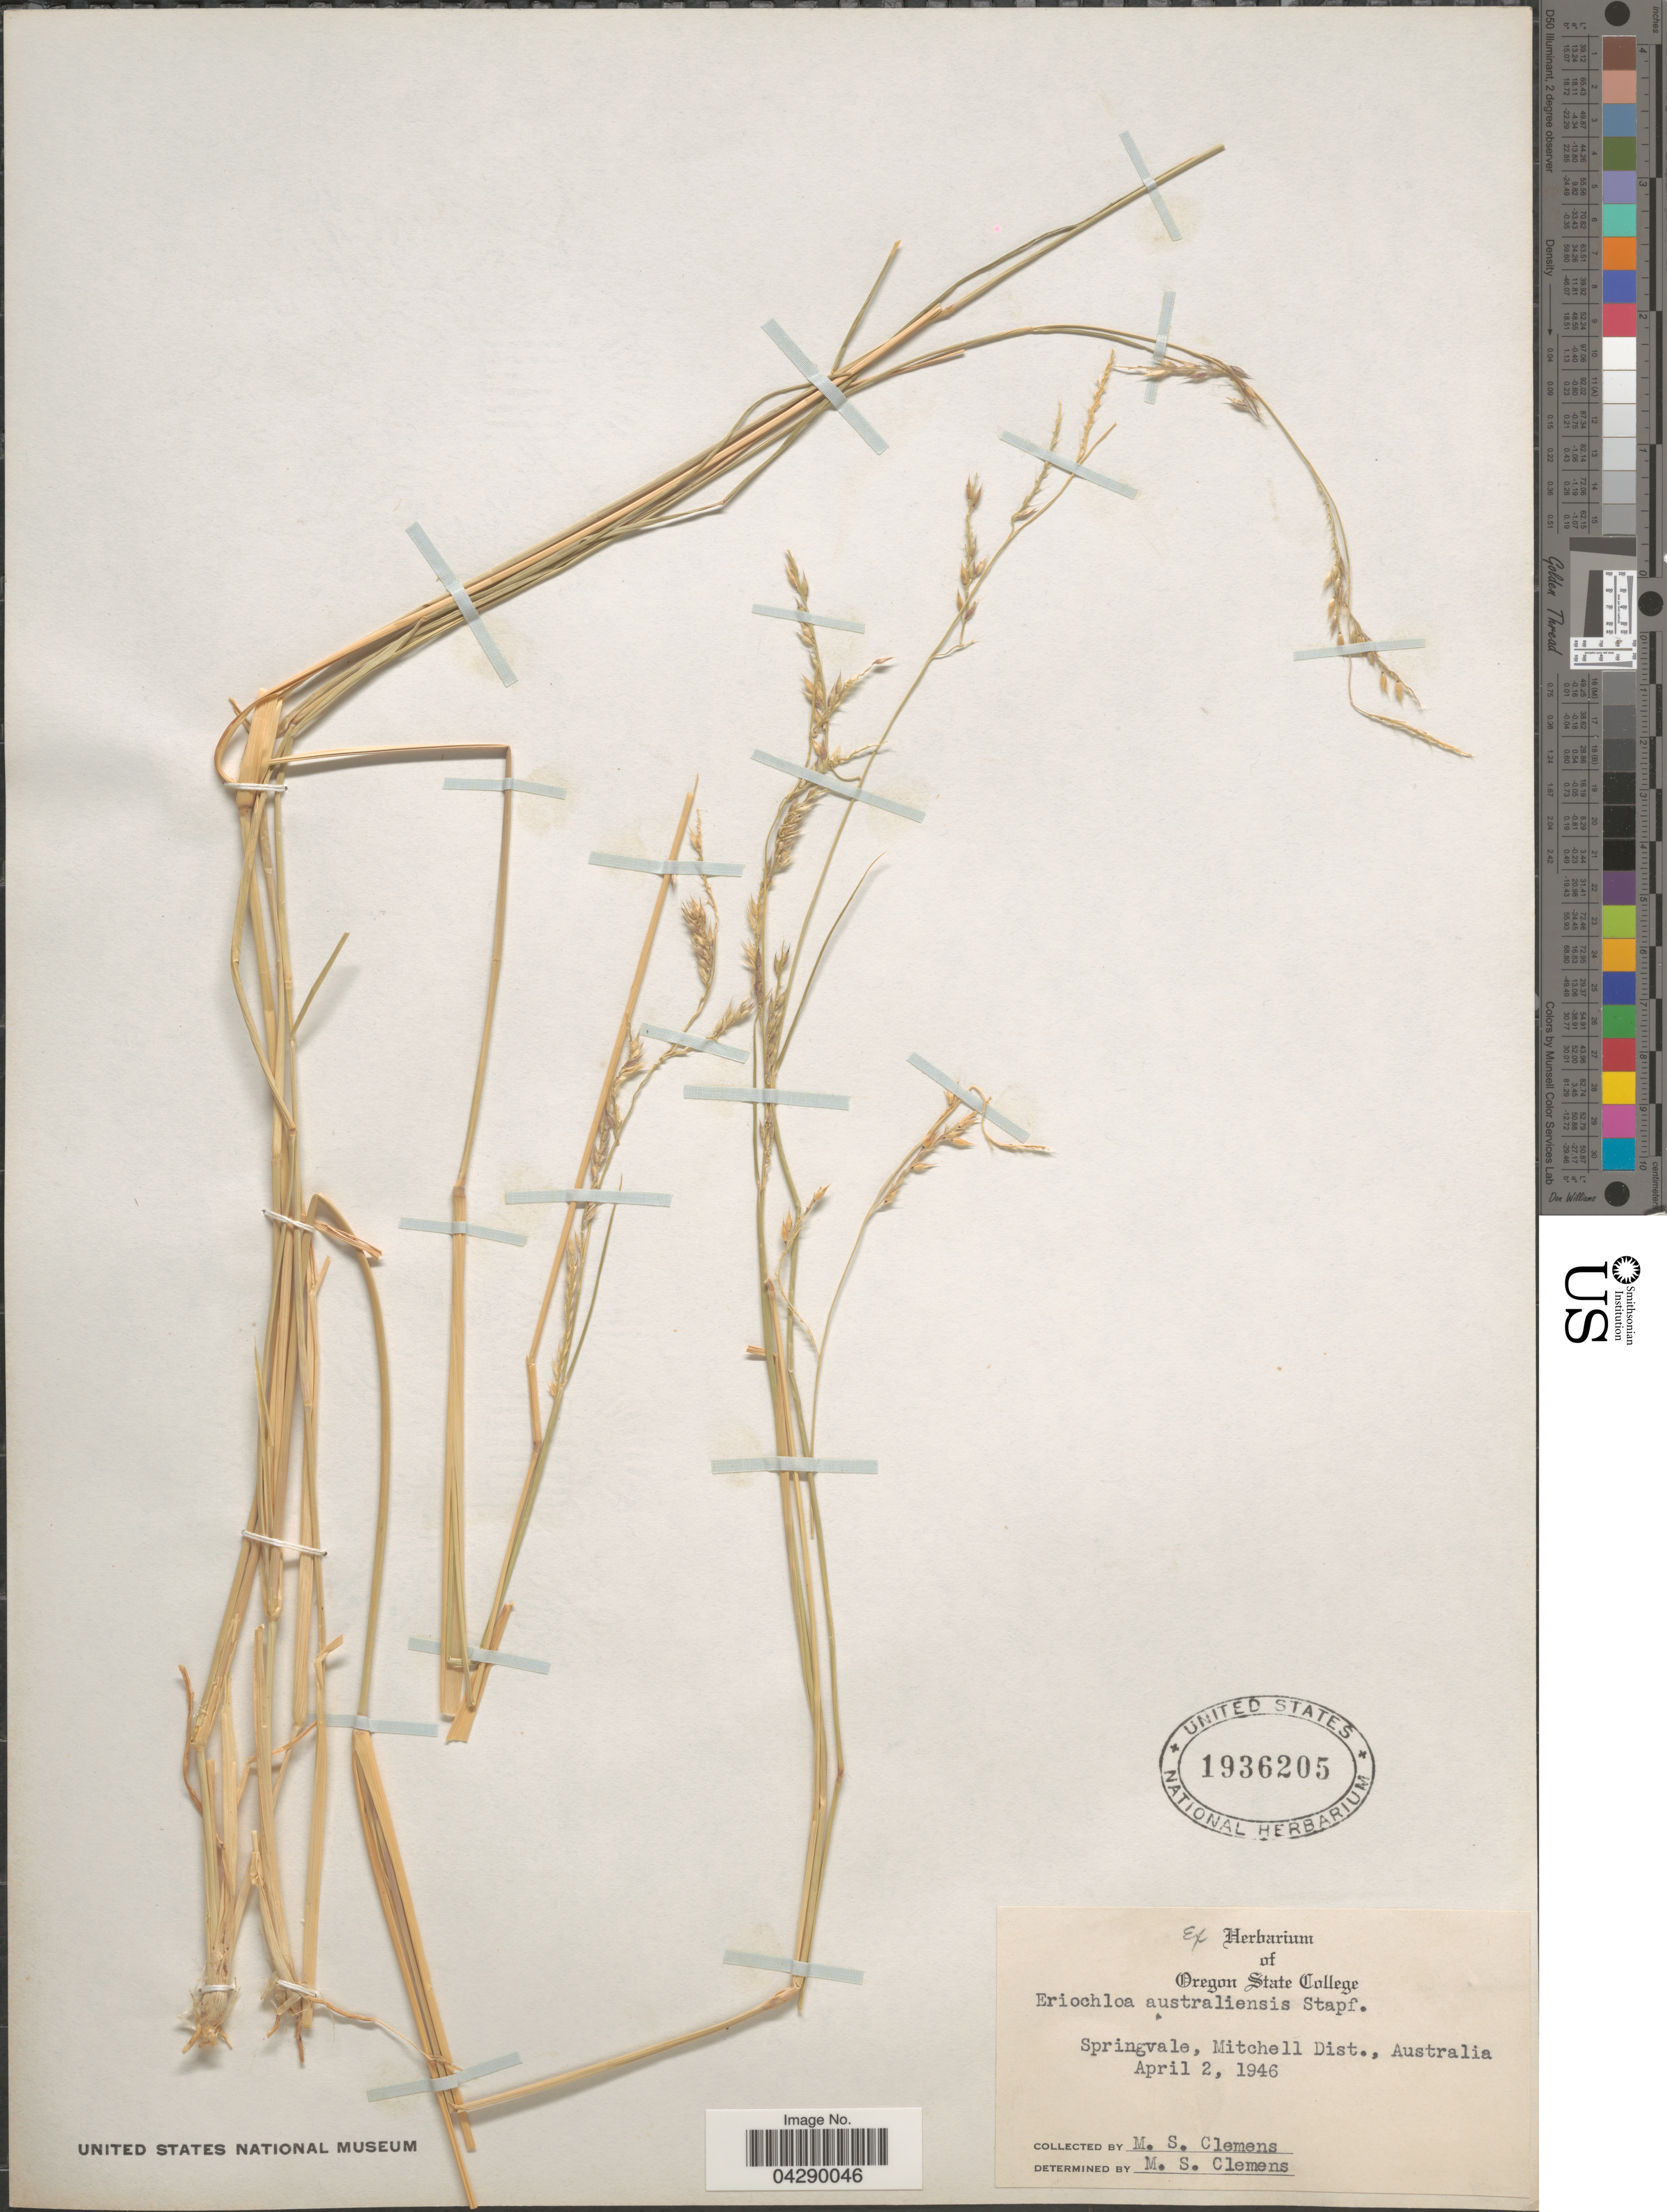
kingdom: Plantae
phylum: Tracheophyta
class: Liliopsida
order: Poales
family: Poaceae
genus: Eriochloa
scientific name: Eriochloa australiensis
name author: Thellung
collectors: M. S. Clemens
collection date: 1946-04-02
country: Australia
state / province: Victoria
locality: Springvale, Mitchell Dist.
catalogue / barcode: US 1936205